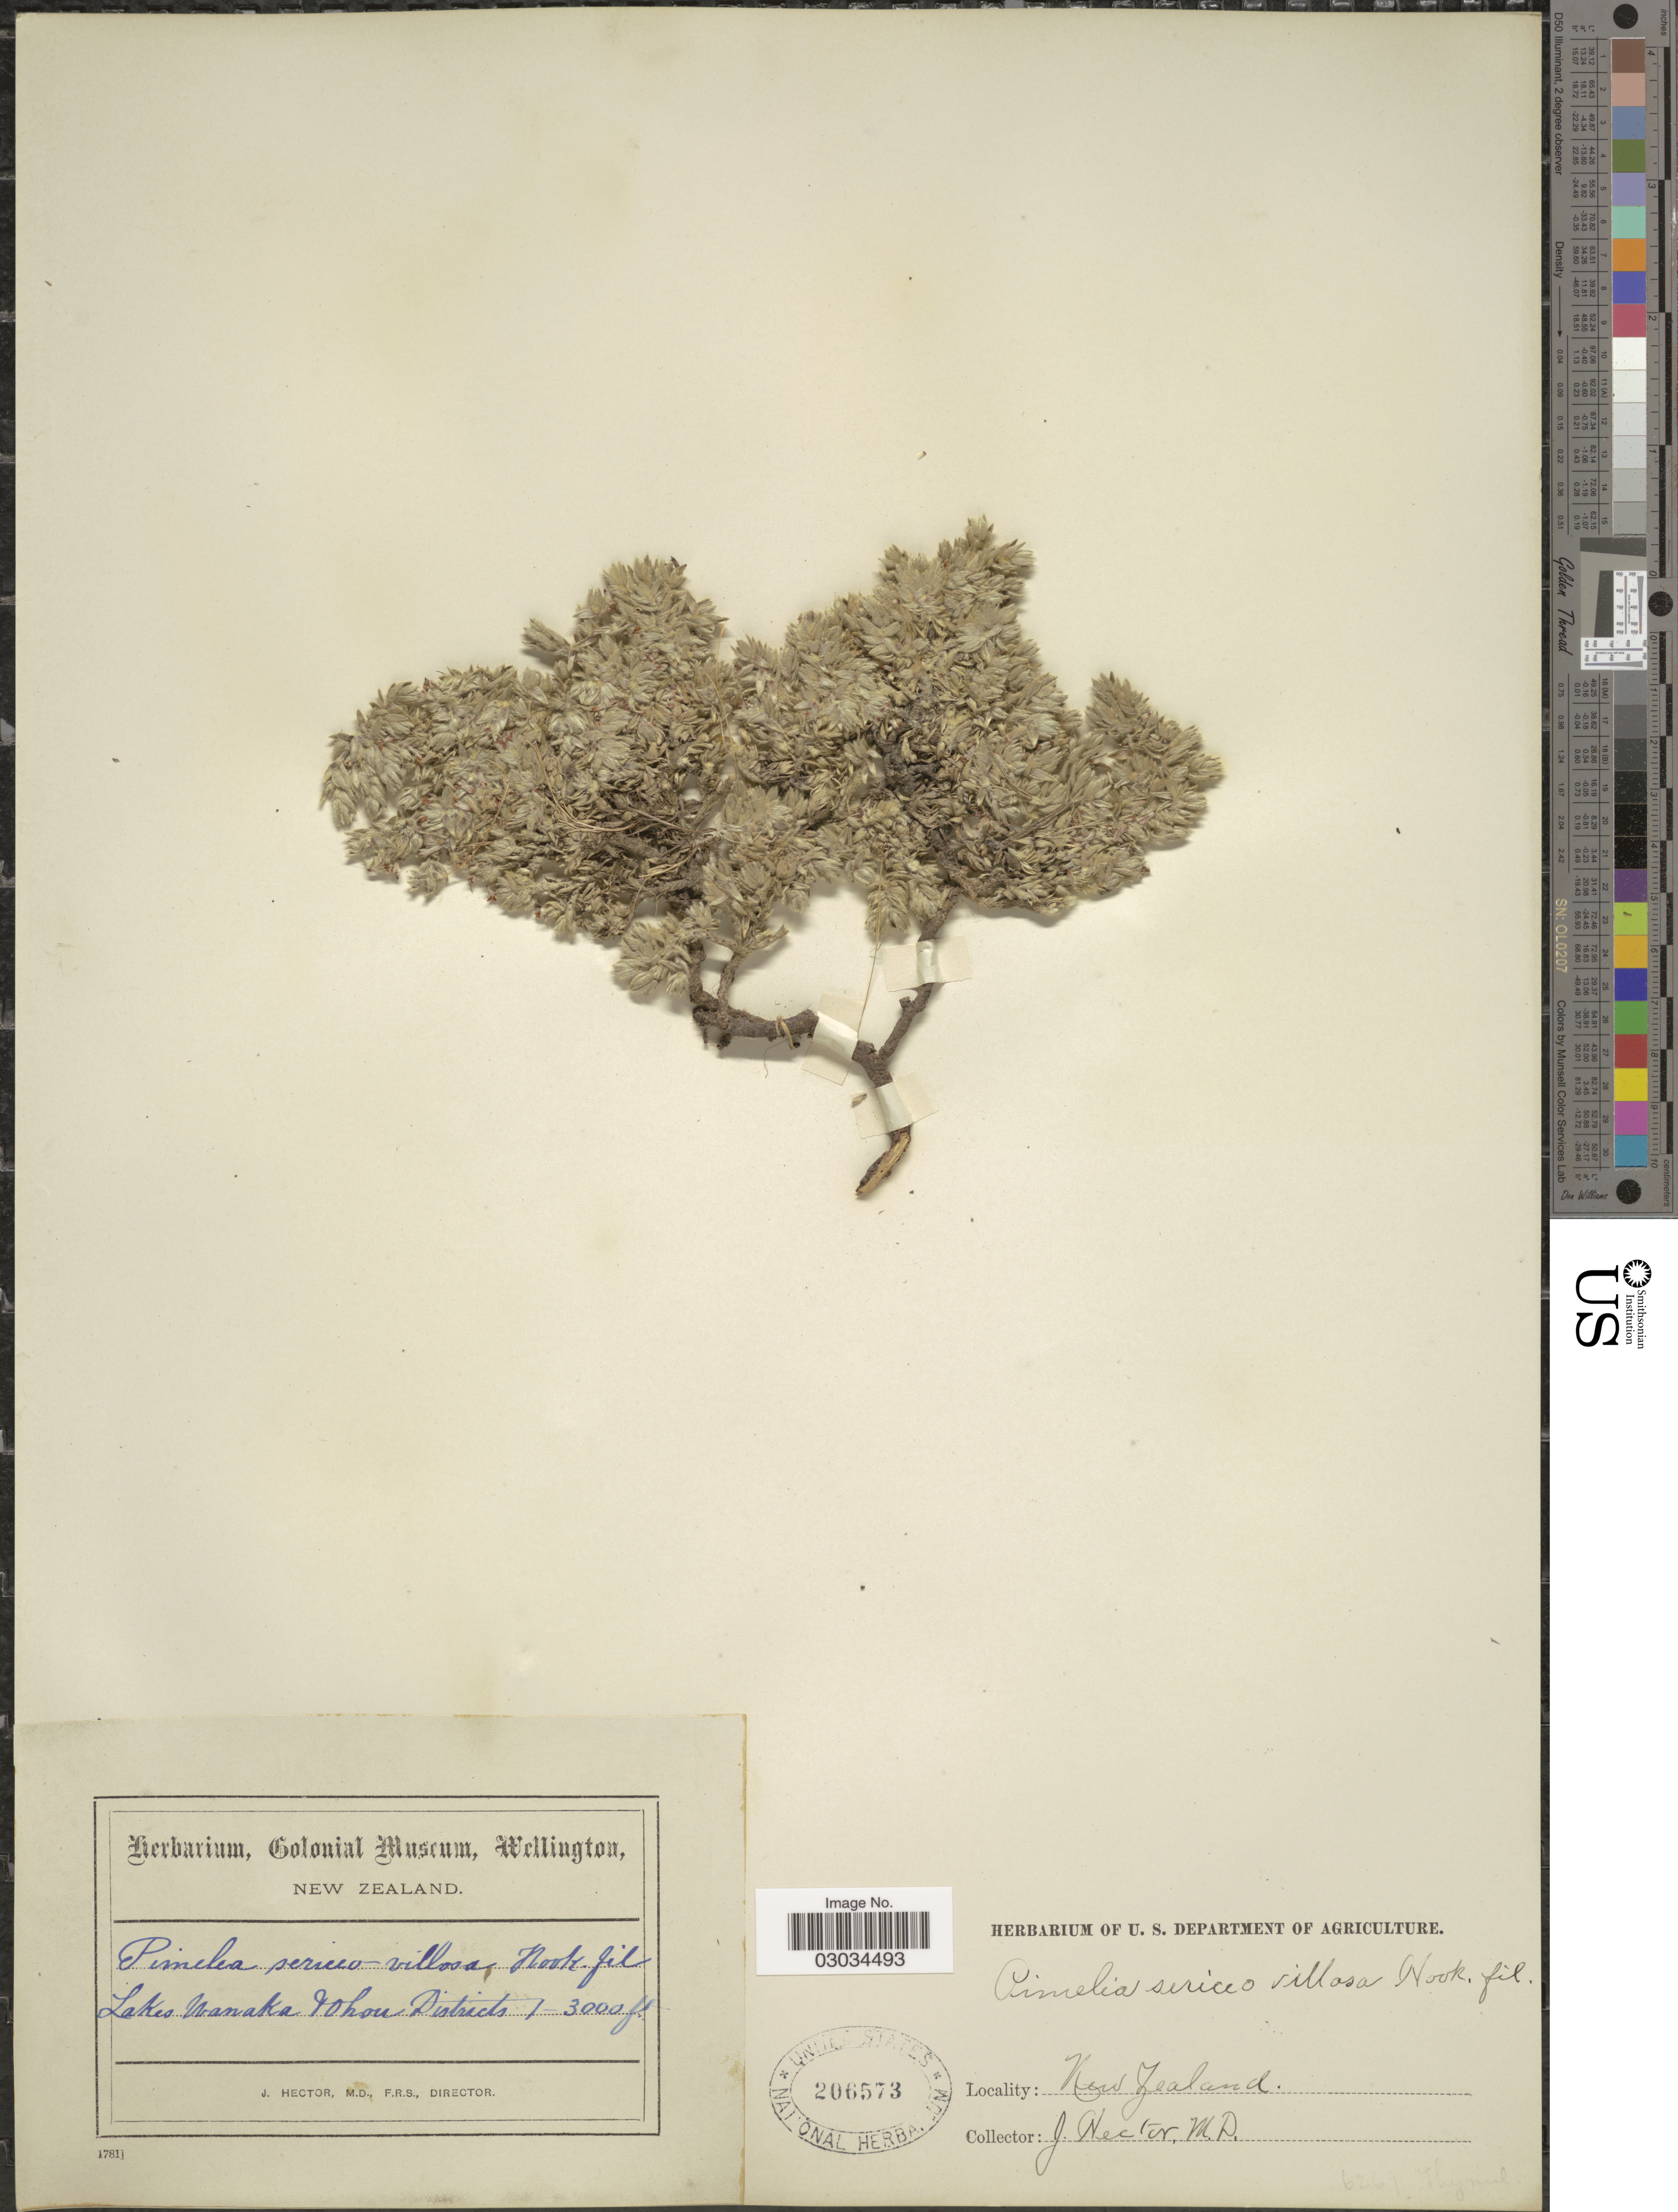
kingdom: Plantae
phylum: Tracheophyta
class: Magnoliopsida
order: Malvales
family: Thymelaeaceae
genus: Pimelea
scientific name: Pimelea sericeovillosa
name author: Hook. f.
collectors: H. Jacquin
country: New Zealand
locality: Lakes Wanamka & Ohau Districts.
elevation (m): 305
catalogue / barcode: US 206573